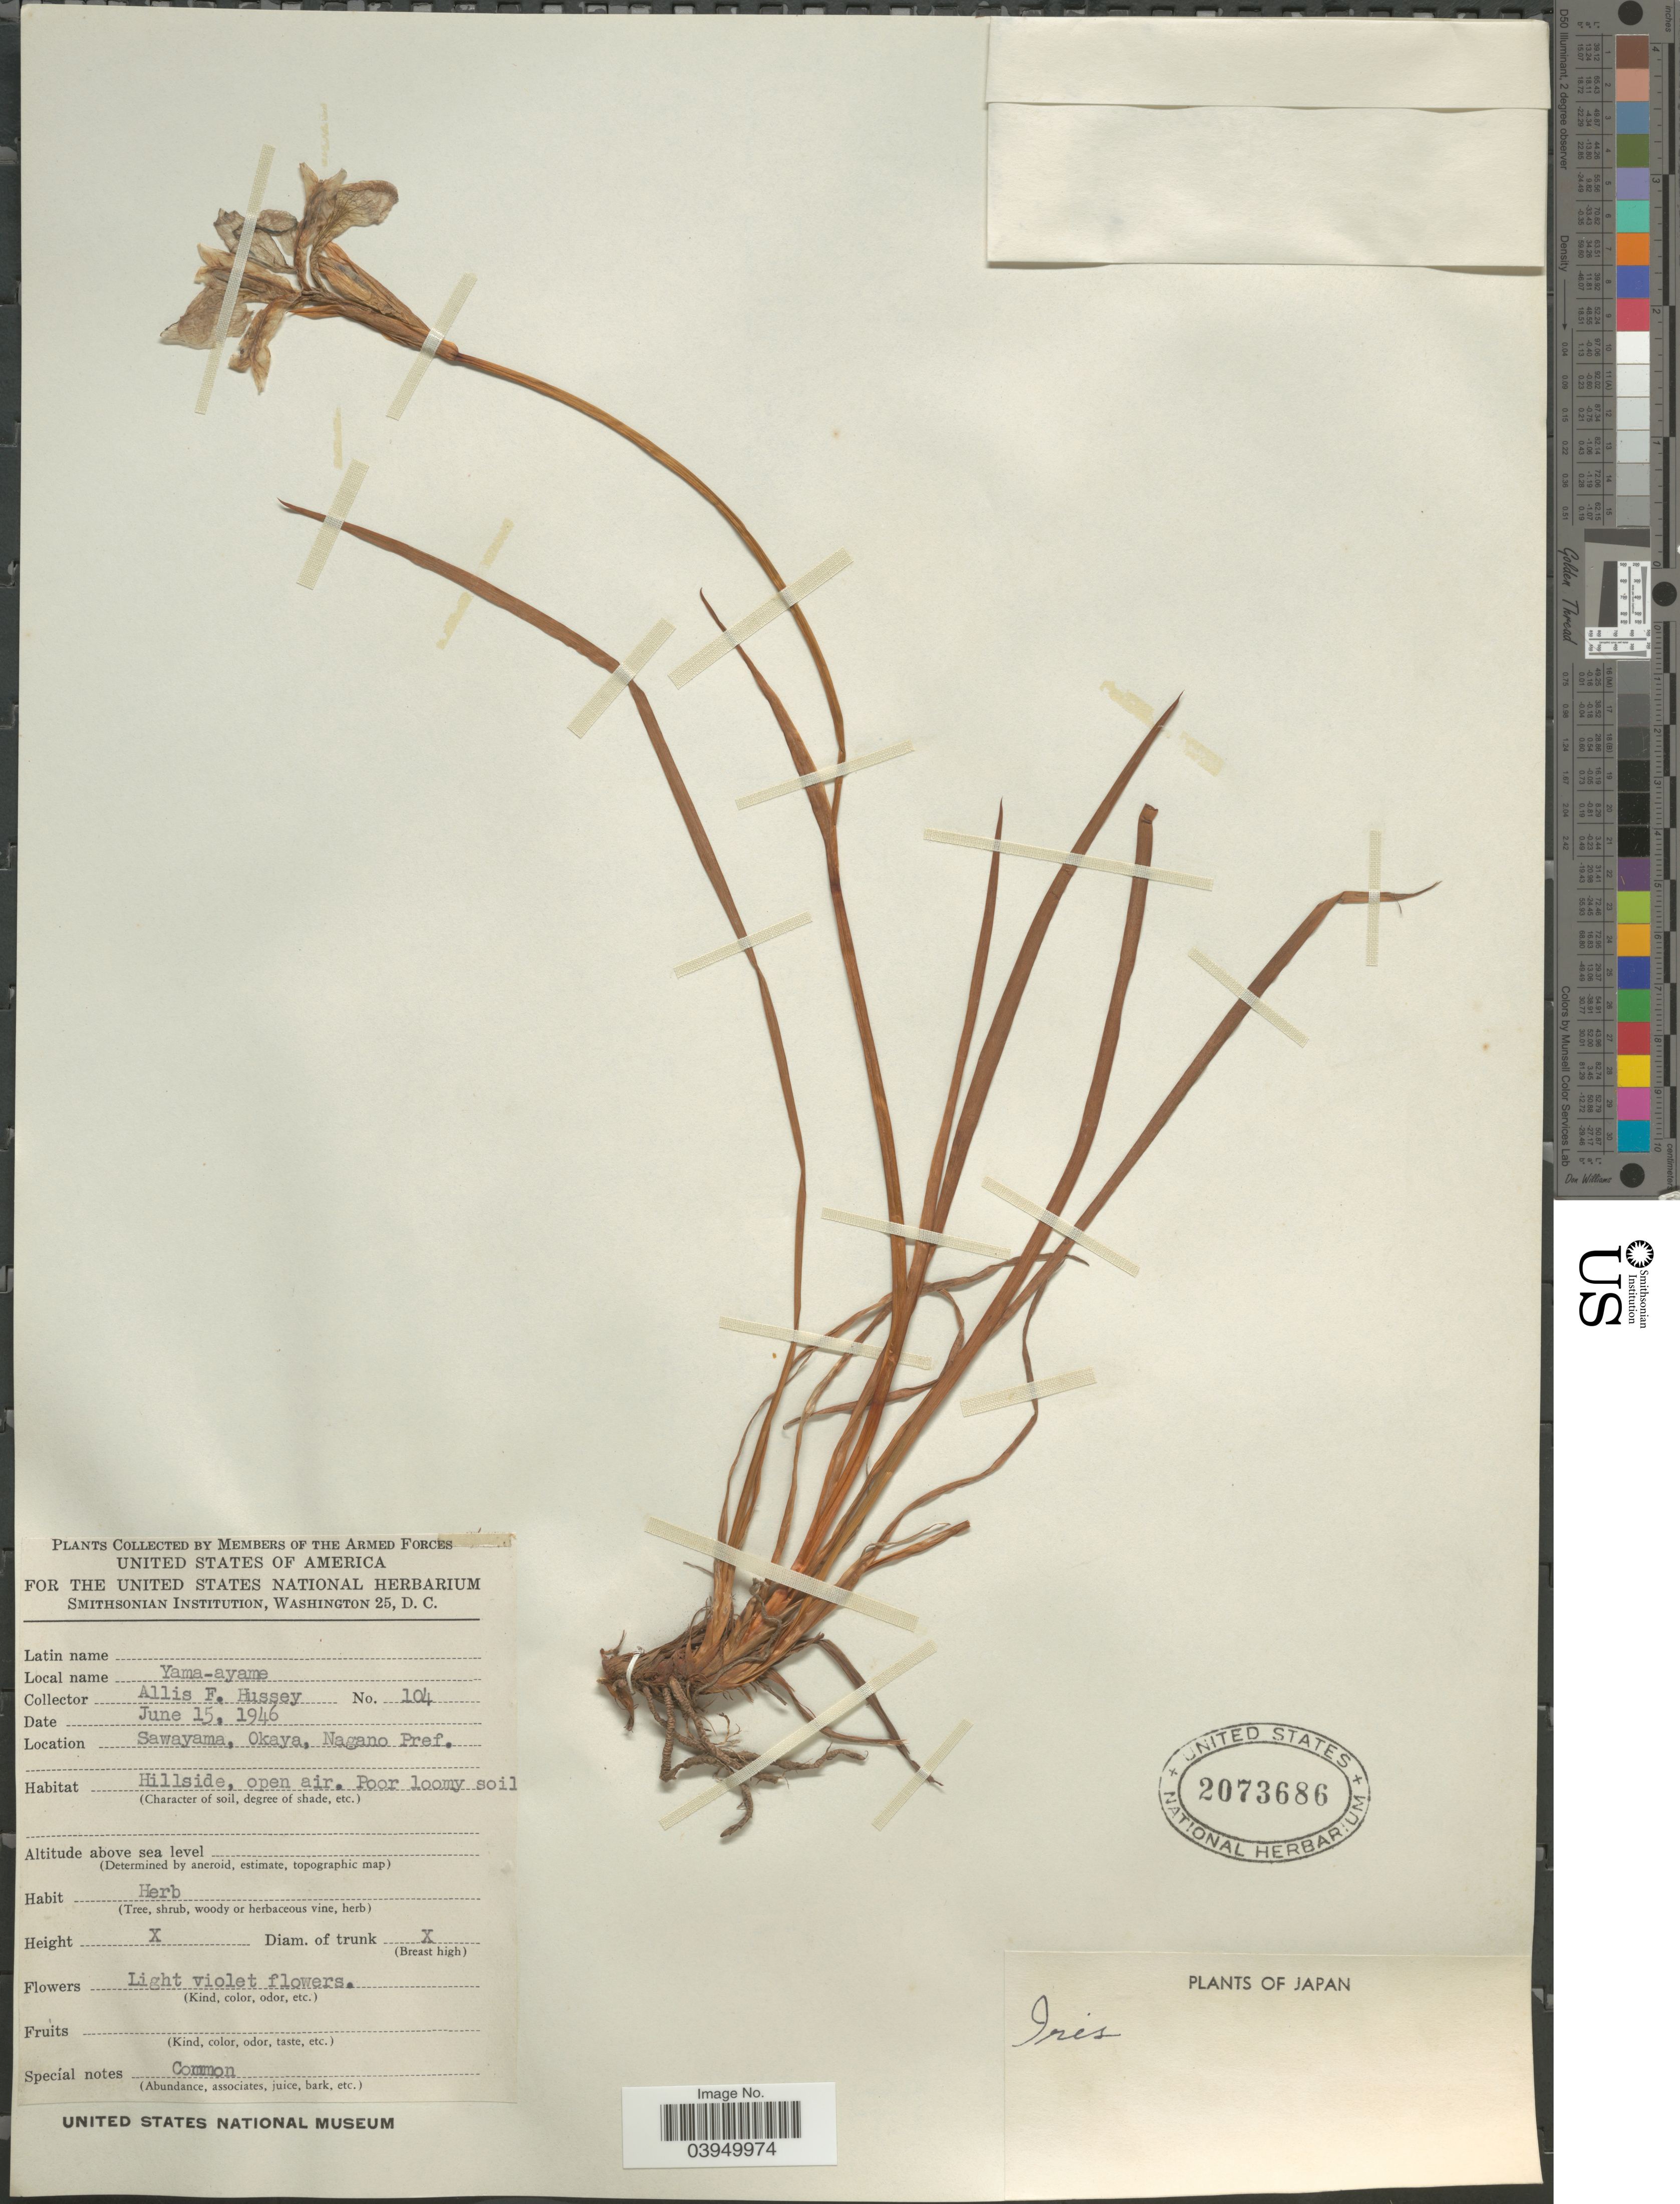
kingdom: Plantae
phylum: Tracheophyta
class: Liliopsida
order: Asparagales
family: Iridaceae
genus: Iris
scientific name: Iris sp.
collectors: A. Hussey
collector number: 104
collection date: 1946-06-15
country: Japan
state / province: Nagano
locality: Sawayama, Okaya, Nagano Pref.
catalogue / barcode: US 2073686